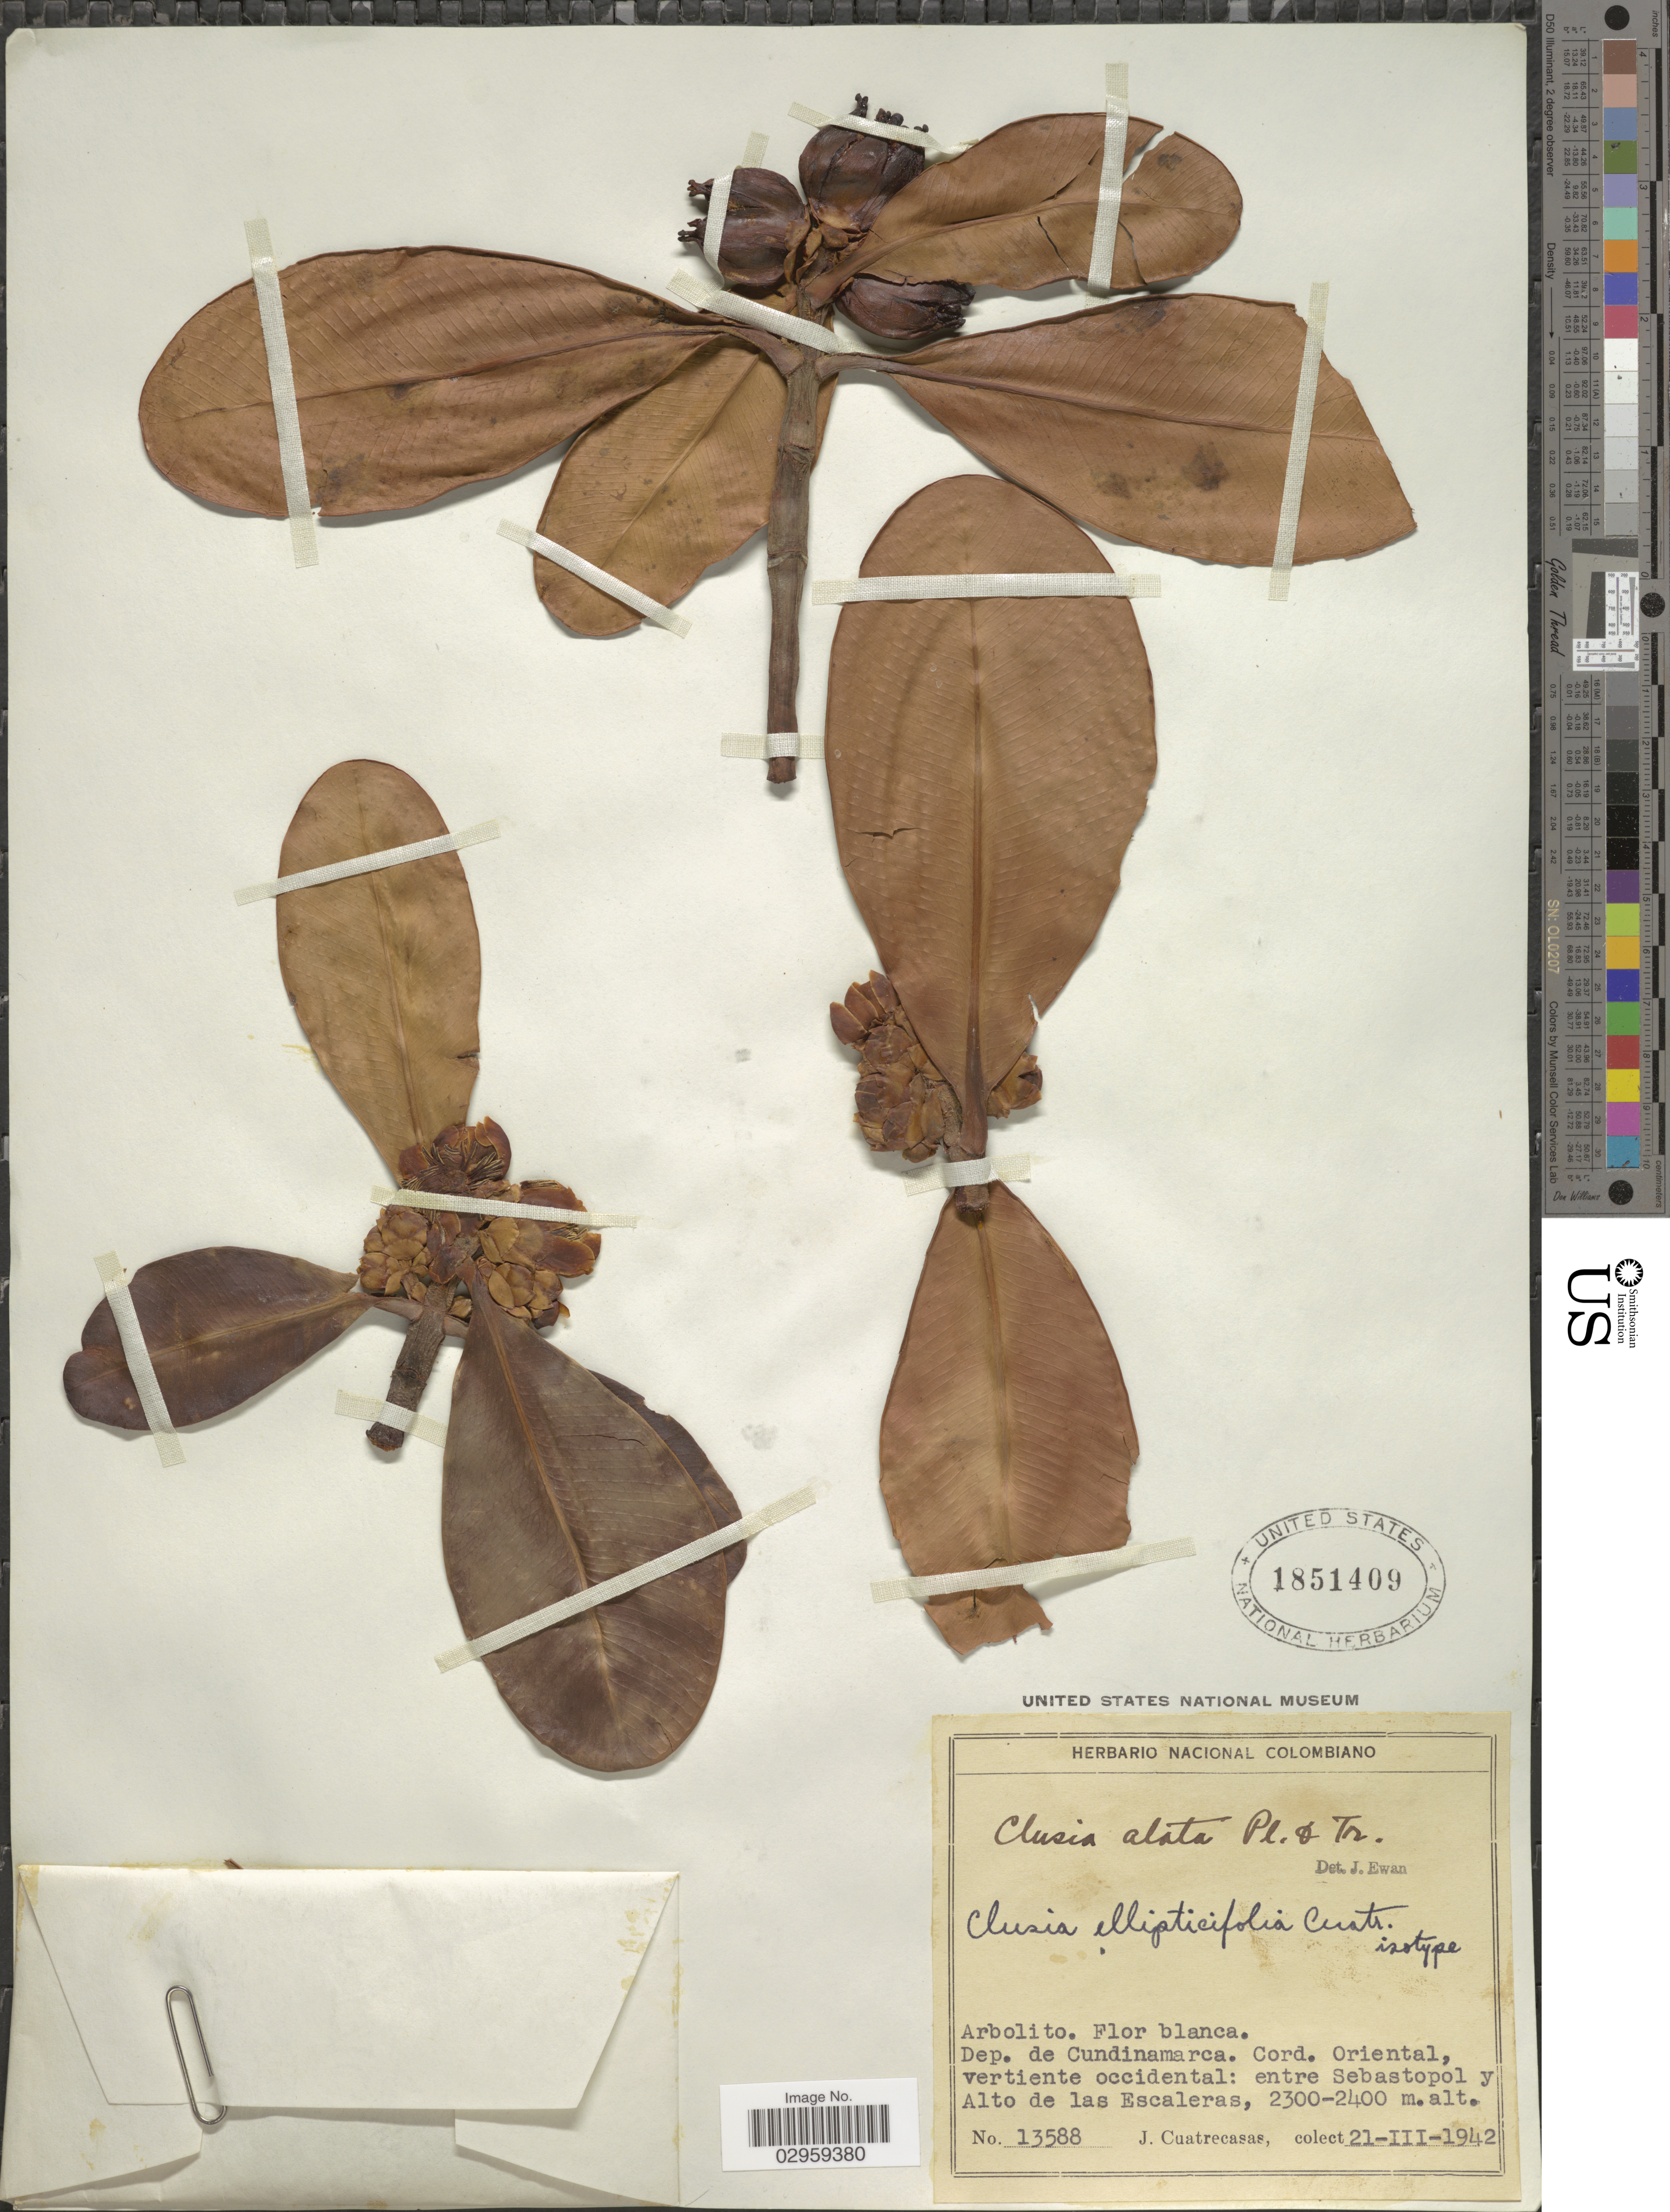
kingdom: Plantae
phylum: Tracheophyta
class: Magnoliopsida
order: Malpighiales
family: Clusiaceae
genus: Clusia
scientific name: Clusia ellipticifolia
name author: Cuatrec.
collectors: J. Cuatrecasas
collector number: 13588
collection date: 1942-03-21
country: Colombia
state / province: Cundinamarca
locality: Dep. de Cundinamarca. Cord. Oriental, vertiente occidental: entre Sebastopol y Alto de las Escaleras.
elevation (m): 2300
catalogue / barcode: US 1851409